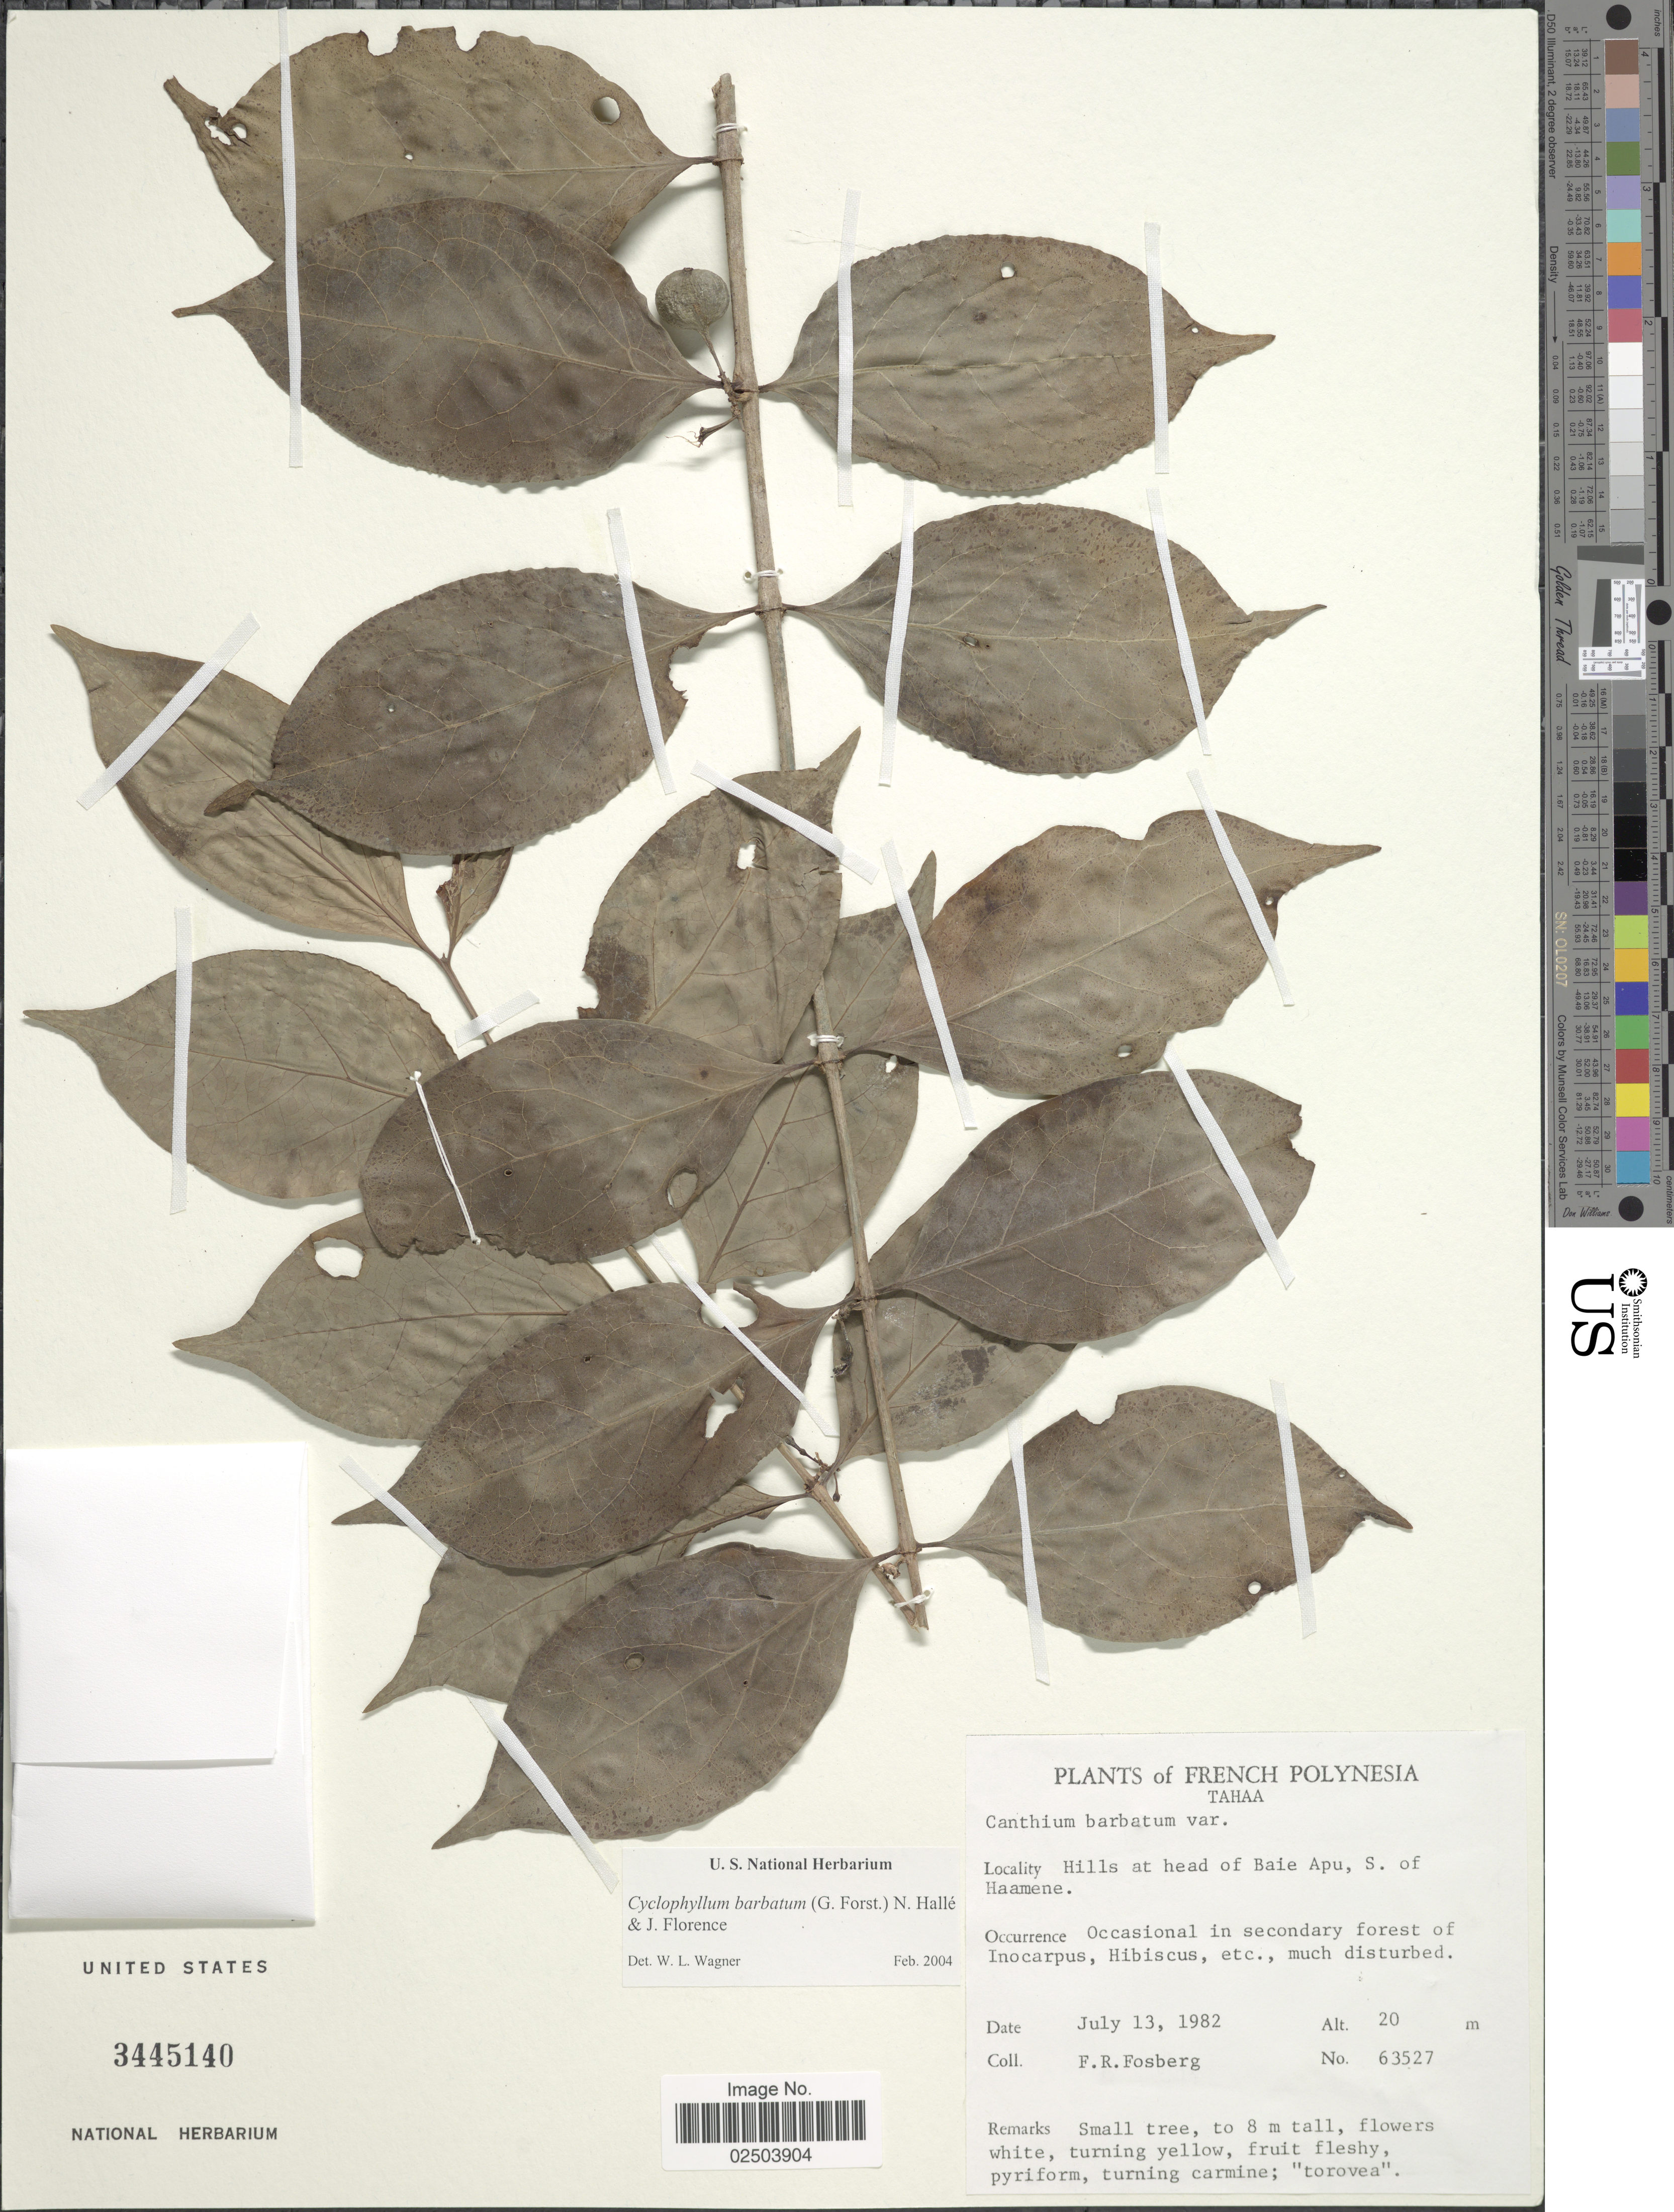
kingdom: Plantae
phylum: Tracheophyta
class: Magnoliopsida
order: Gentianales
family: Rubiaceae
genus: Cyclophyllum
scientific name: Cyclophyllum barbatum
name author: (G. Forst.) N. Hallé & J. Florence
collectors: F. R. Fosberg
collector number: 63527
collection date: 1982-07-13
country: French Polynesia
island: Tahaa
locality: Tahaa. Hills at head of Baie Apu, S. of Haamene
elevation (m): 20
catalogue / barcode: US 3445140